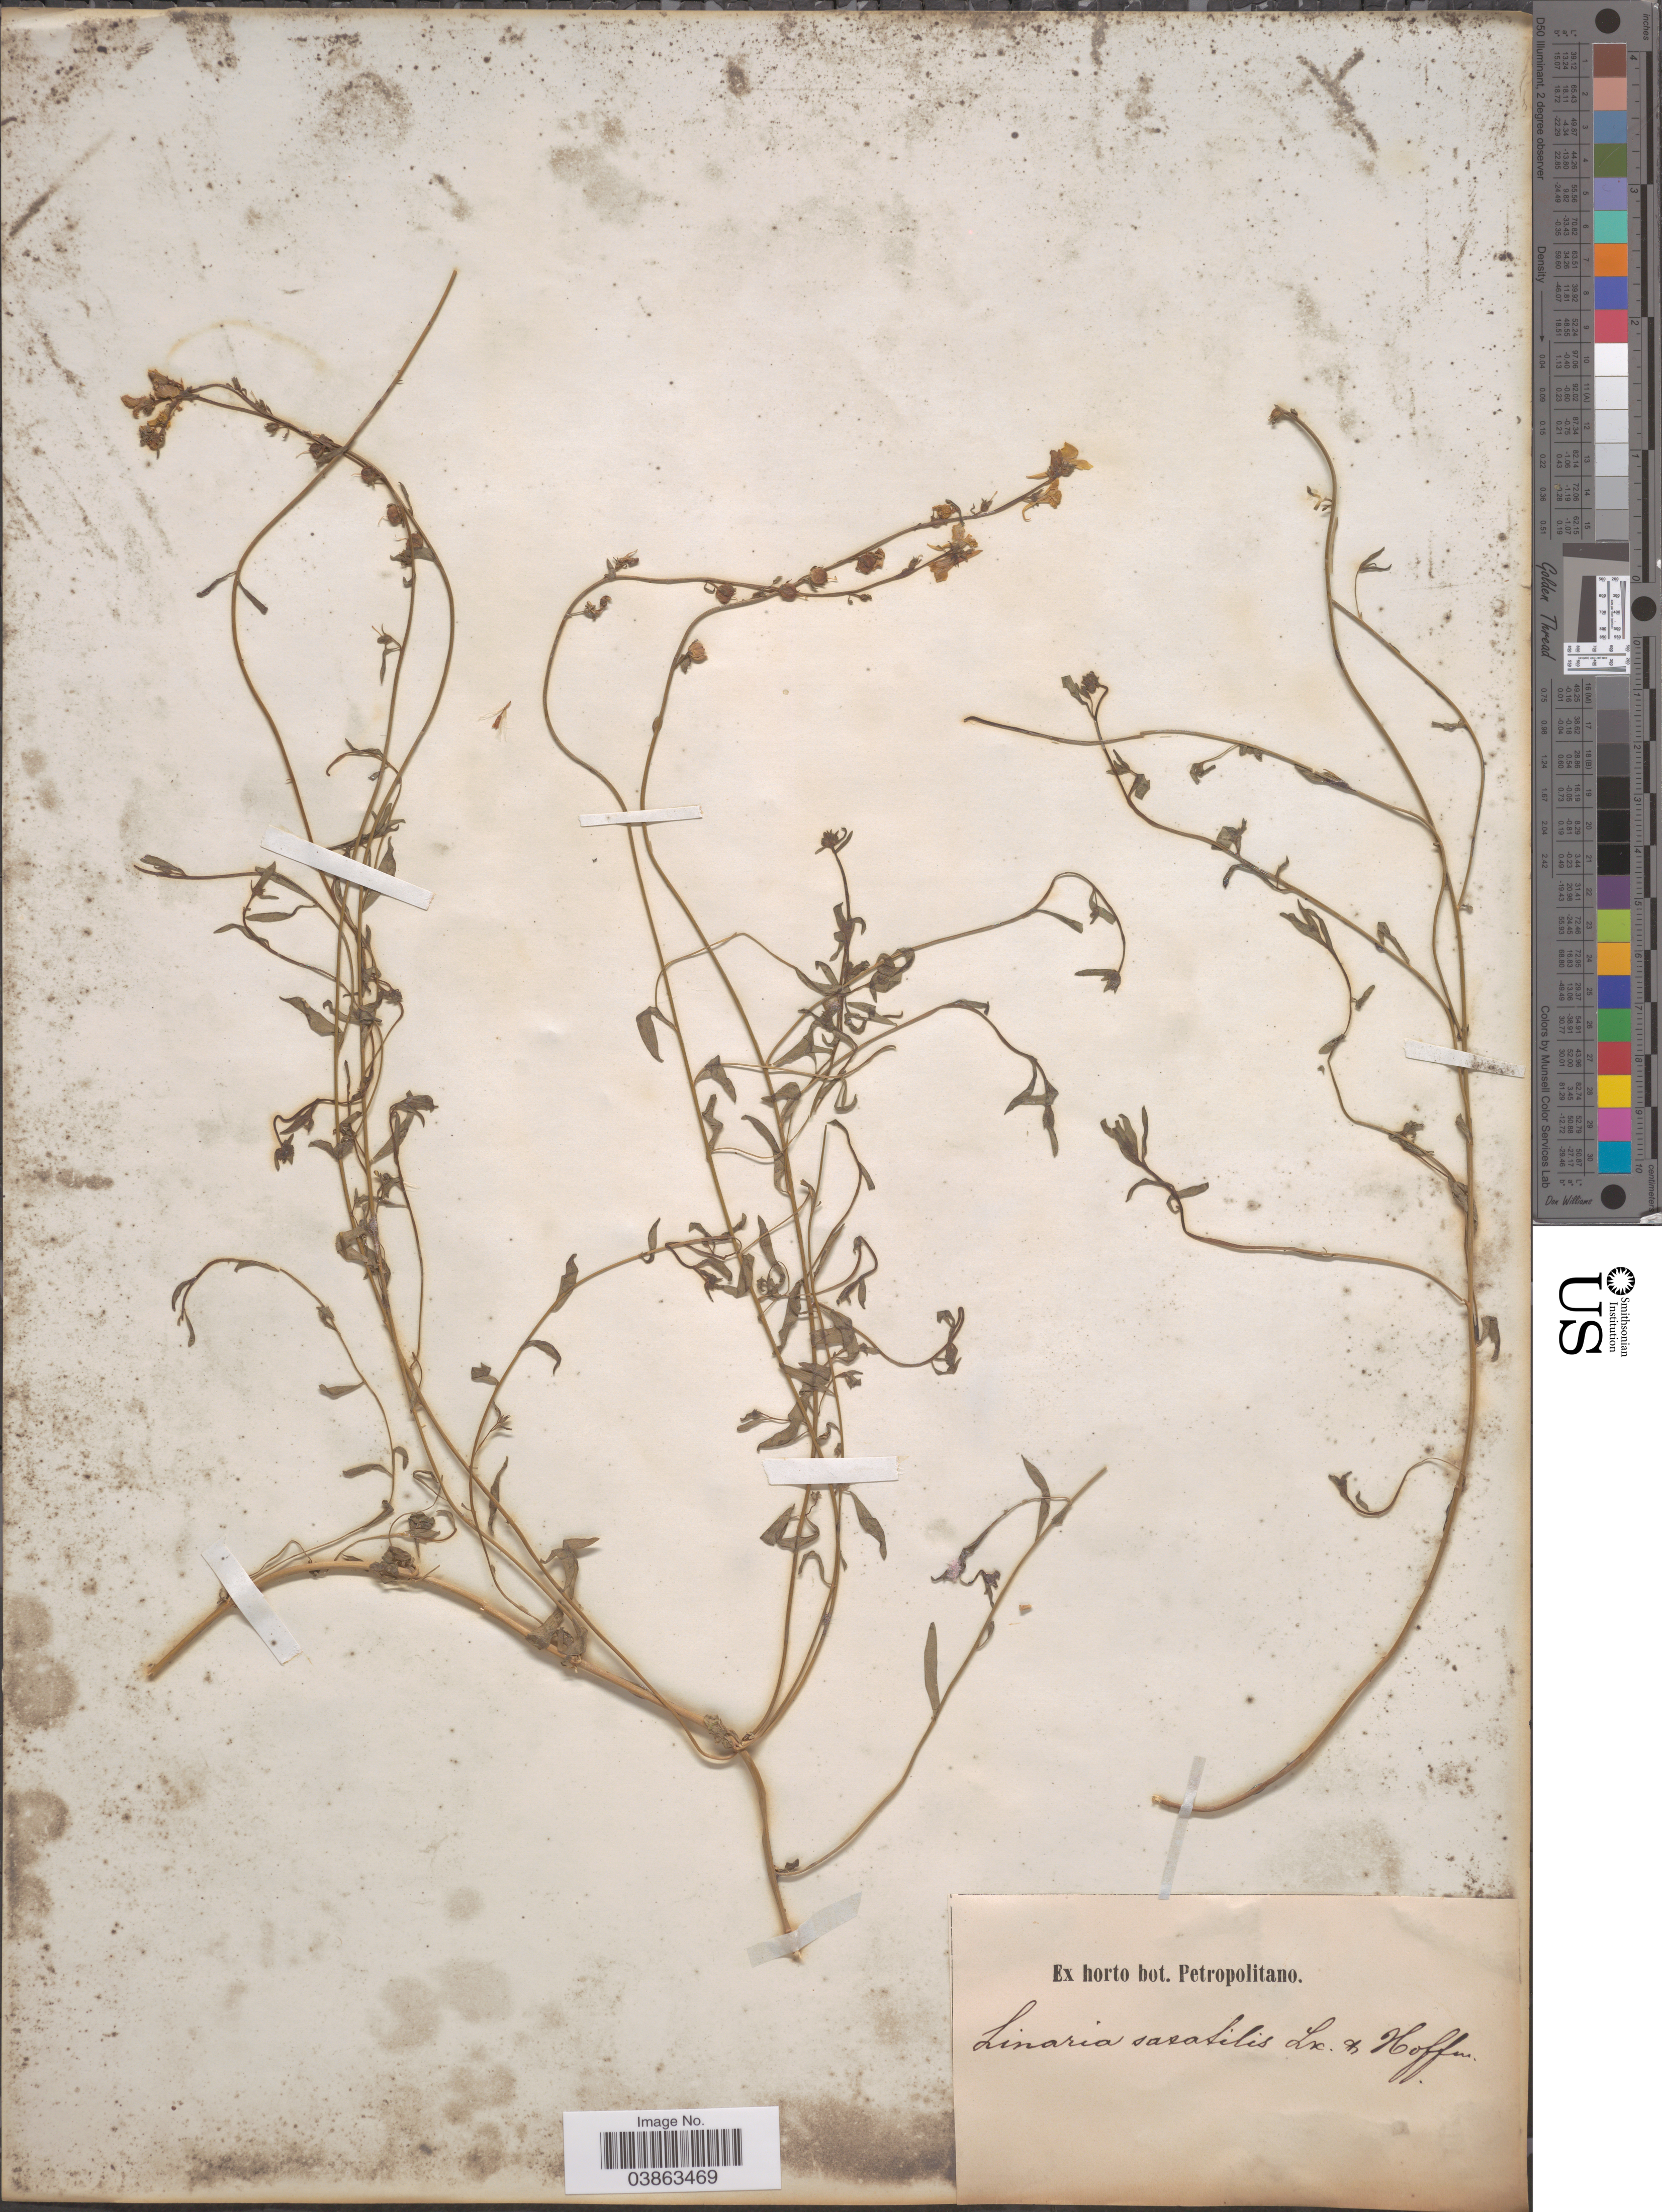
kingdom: Plantae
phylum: Tracheophyta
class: Magnoliopsida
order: Lamiales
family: Plantaginaceae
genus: Linaria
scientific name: Linaria saxatilis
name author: Hoffmanns. & Link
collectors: ex Horto Bot. Petropolitano